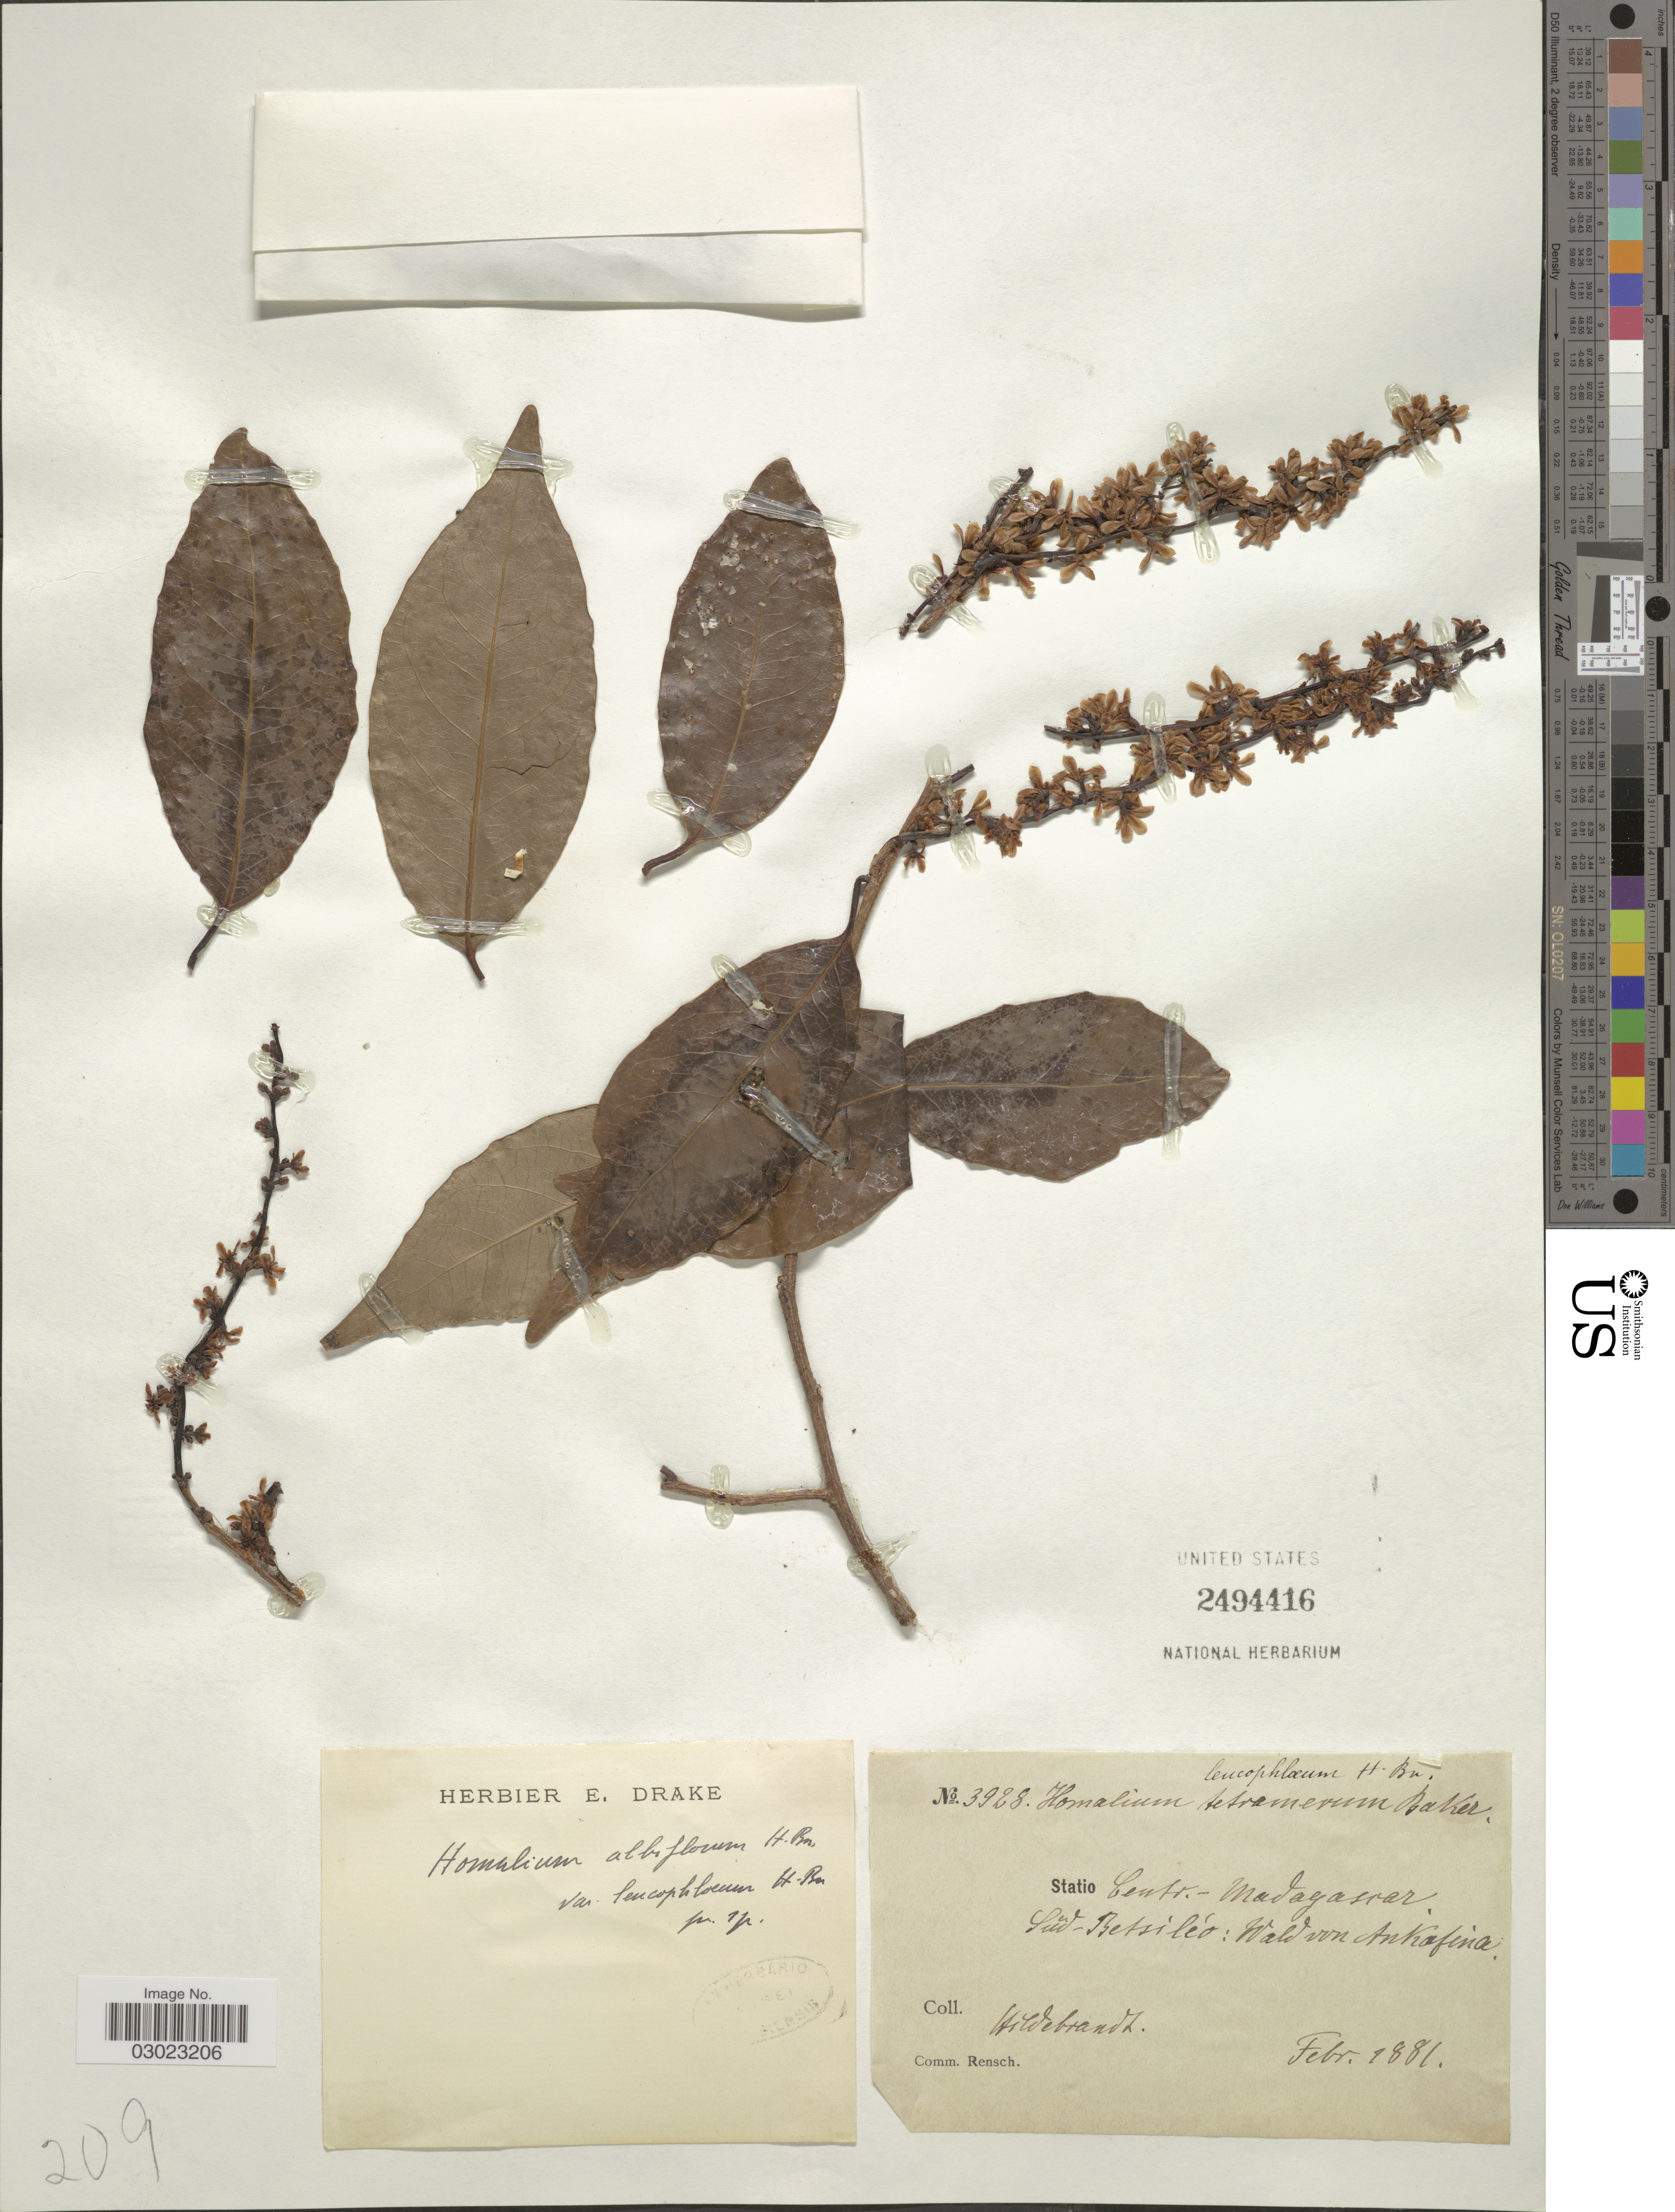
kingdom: Plantae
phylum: Tracheophyta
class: Magnoliopsida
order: Malpighiales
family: Salicaceae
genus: Homalium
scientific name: Homalium albiflorum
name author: (Boivin ex Tul.) O. Hoffm.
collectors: J. Hildebrandt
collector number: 3928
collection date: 1881-02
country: Madagascar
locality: Statio Centr.-Magadascar. Süd-Betsiléo: Wald von Ankafina.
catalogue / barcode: US 2494416